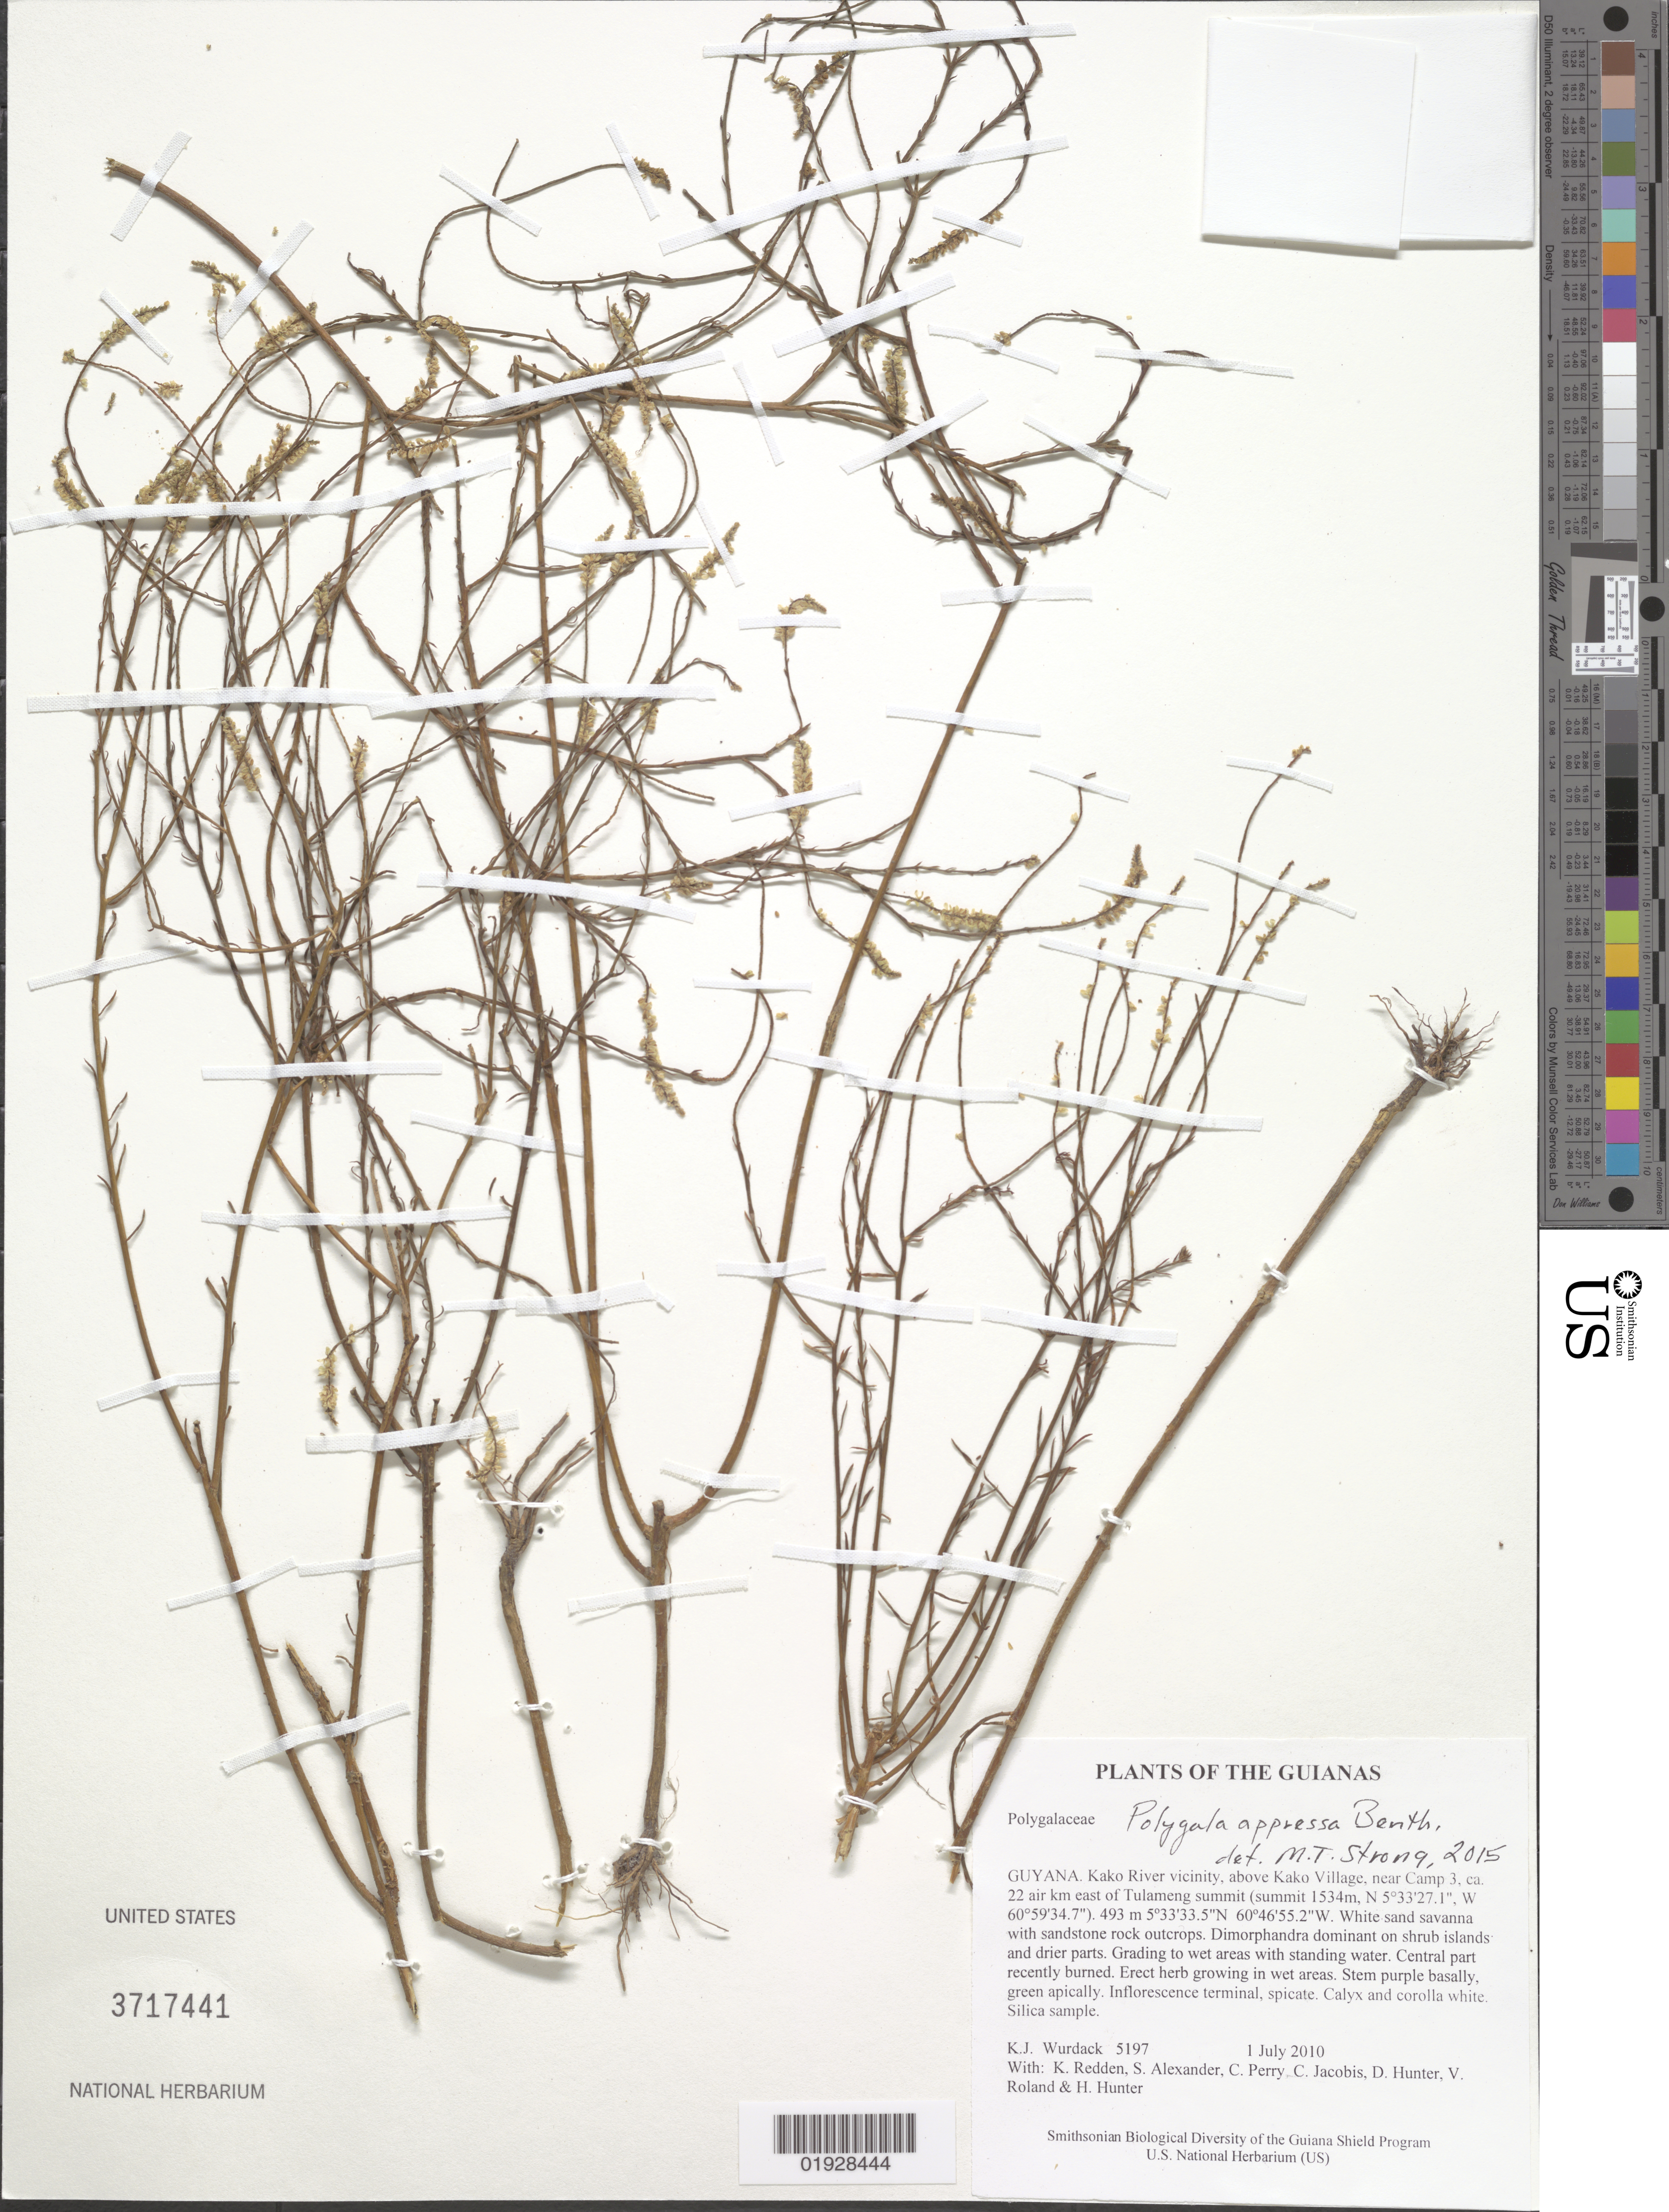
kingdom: Plantae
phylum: Tracheophyta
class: Magnoliopsida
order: Fabales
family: Polygalaceae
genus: Polygala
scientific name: Polygala appressa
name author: Benth.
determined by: Strong, M. T., (US), Smithsonian Institution - National Museum of Natural History (UNITED STATES)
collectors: K. Wurdack, K. M. Redden, S. N. Alexander, C. Perry, C. Jacobis, D. Hunter, V. Roland & H. Hunter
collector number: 5197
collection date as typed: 1 July 2010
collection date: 2010-07-01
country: Guyana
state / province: Cuyuni-Mazaruni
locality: Kako River vicinity, above Kako Village, near Camp 3, ca. 22 air km east of Tulameng summit (summit 1534m, N 5°33'27.1", W 60°59'34.7")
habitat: White sand savanna with sandstone rock outcrops. Dimorphandra dominant on shrub islands and drier parts. Grading to wet areas with standing water. Central part recently burned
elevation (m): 493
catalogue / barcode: US 3717441